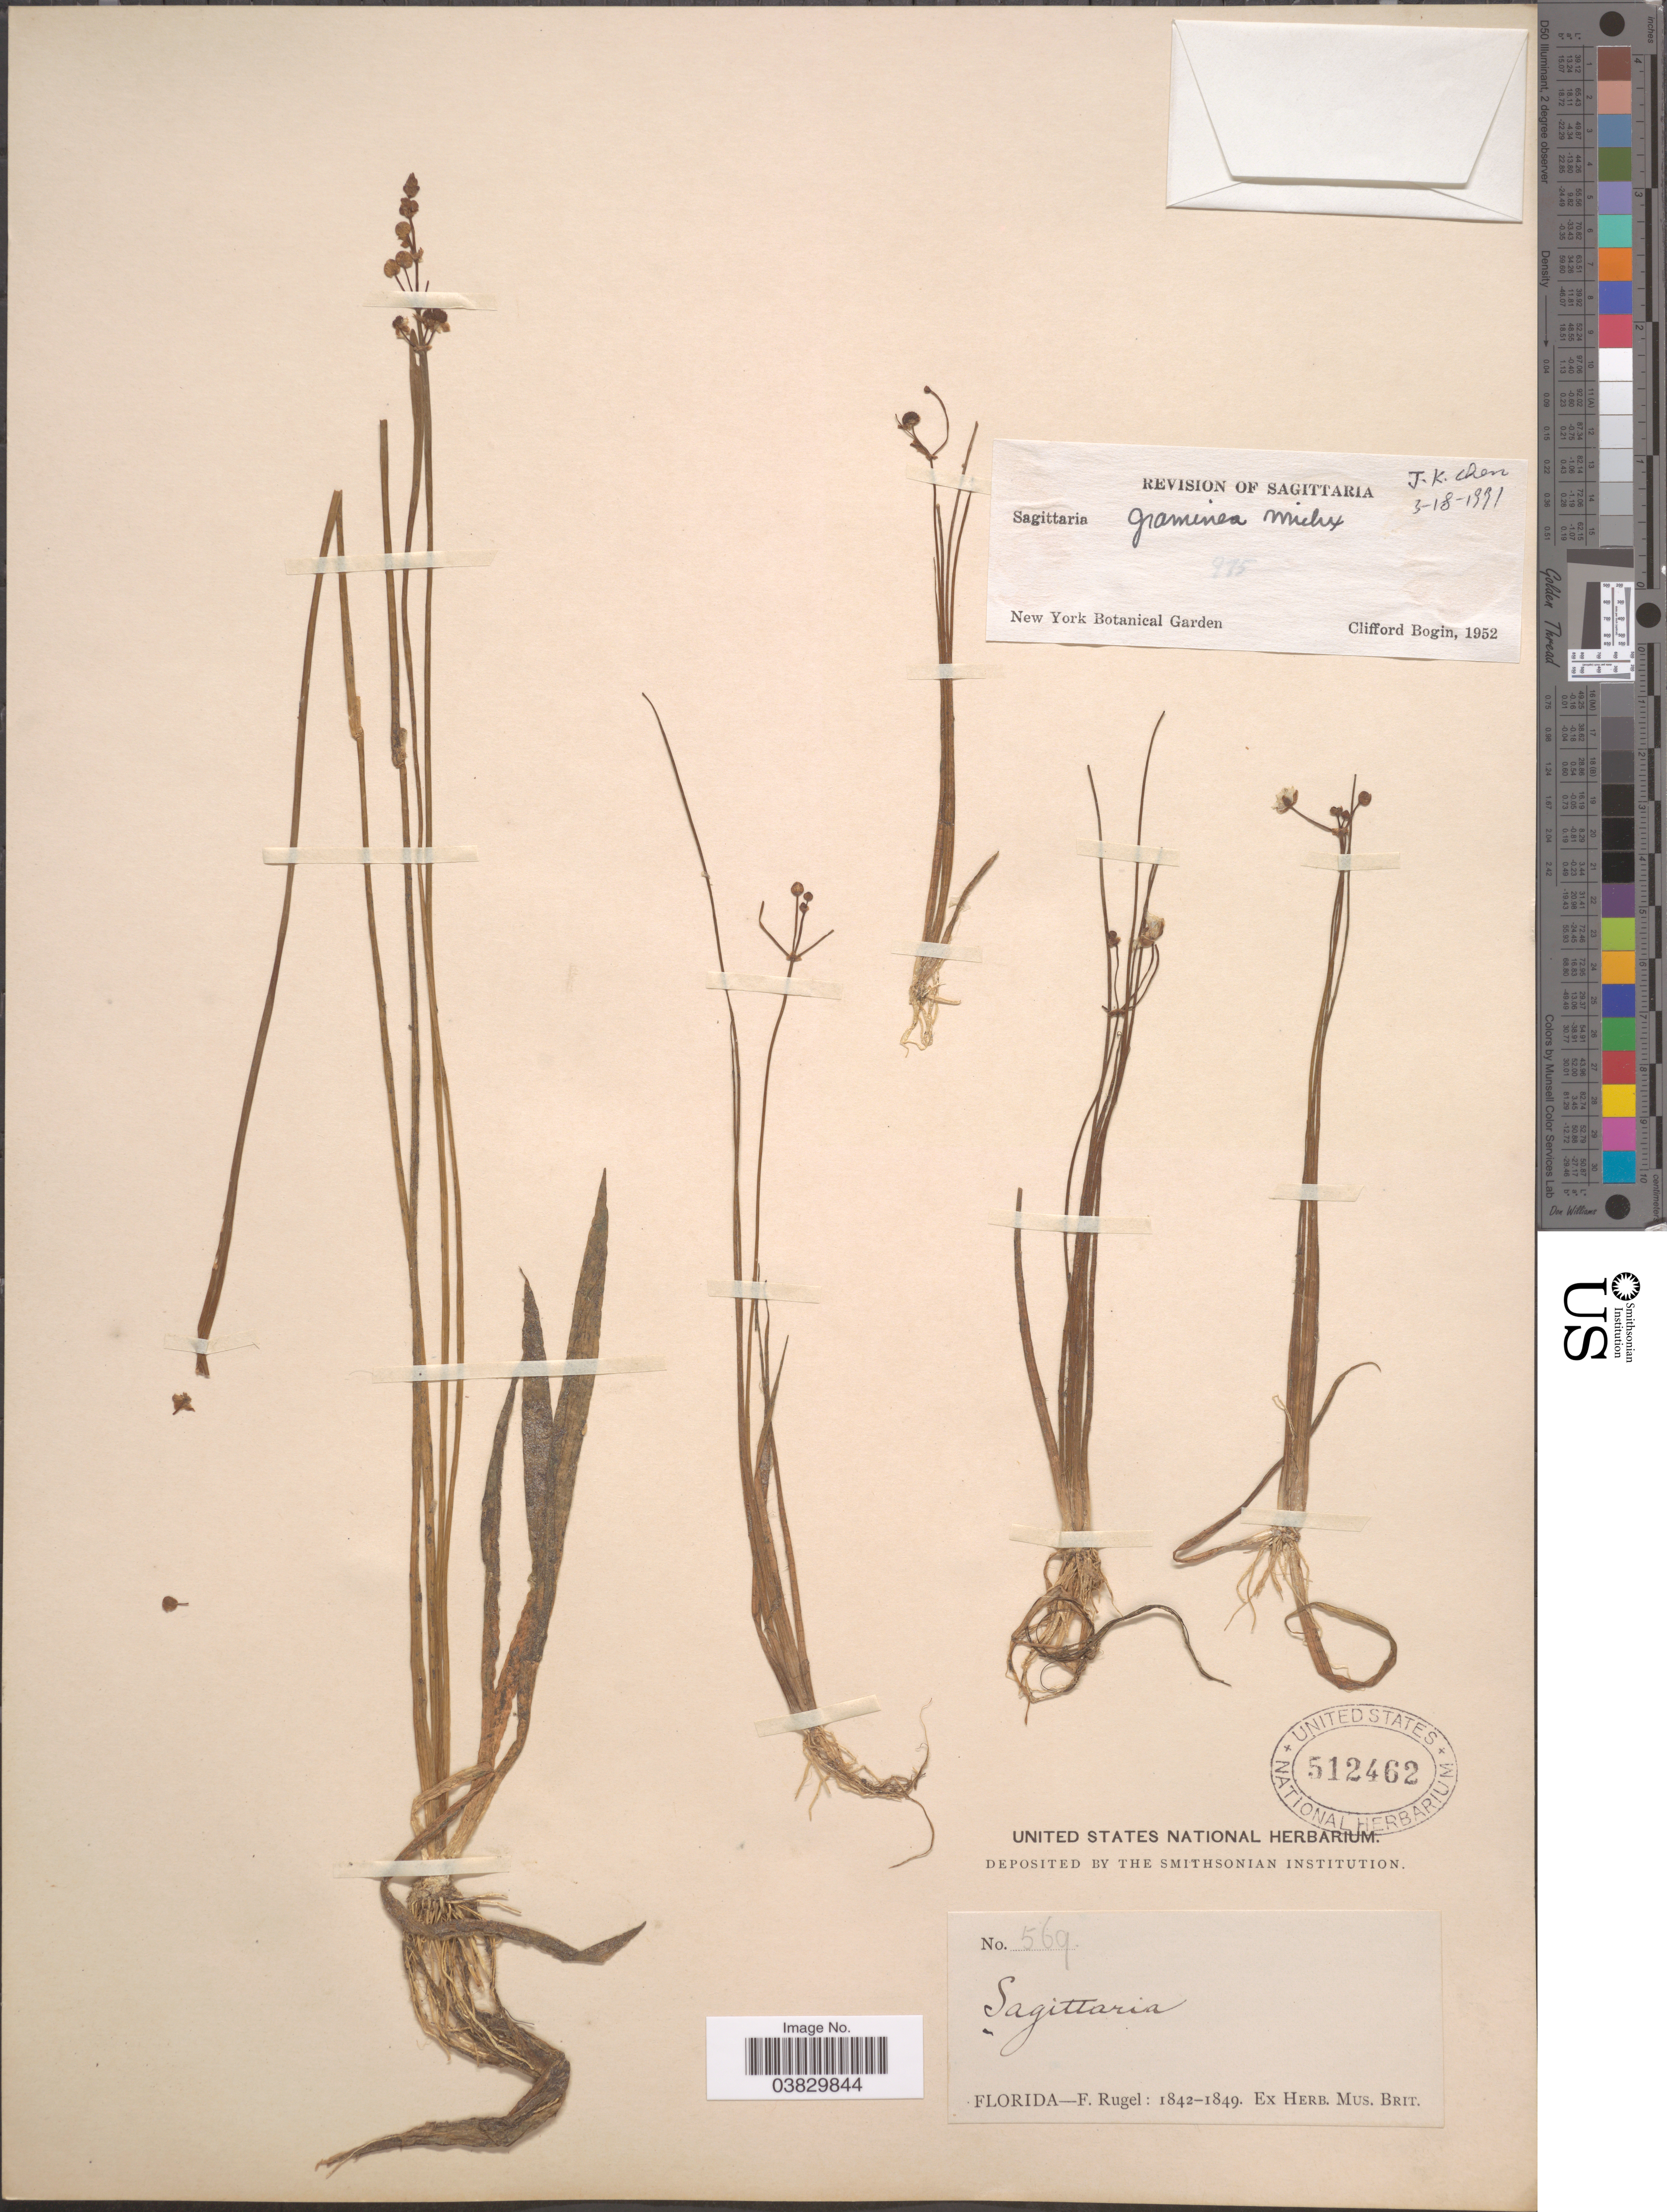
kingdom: Plantae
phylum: Tracheophyta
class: Liliopsida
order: Alismatales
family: Alismataceae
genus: Sagittaria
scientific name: Sagittaria graminea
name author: Michx.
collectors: F. Rugel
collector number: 569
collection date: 1842/1849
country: United States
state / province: Florida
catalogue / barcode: US 512462